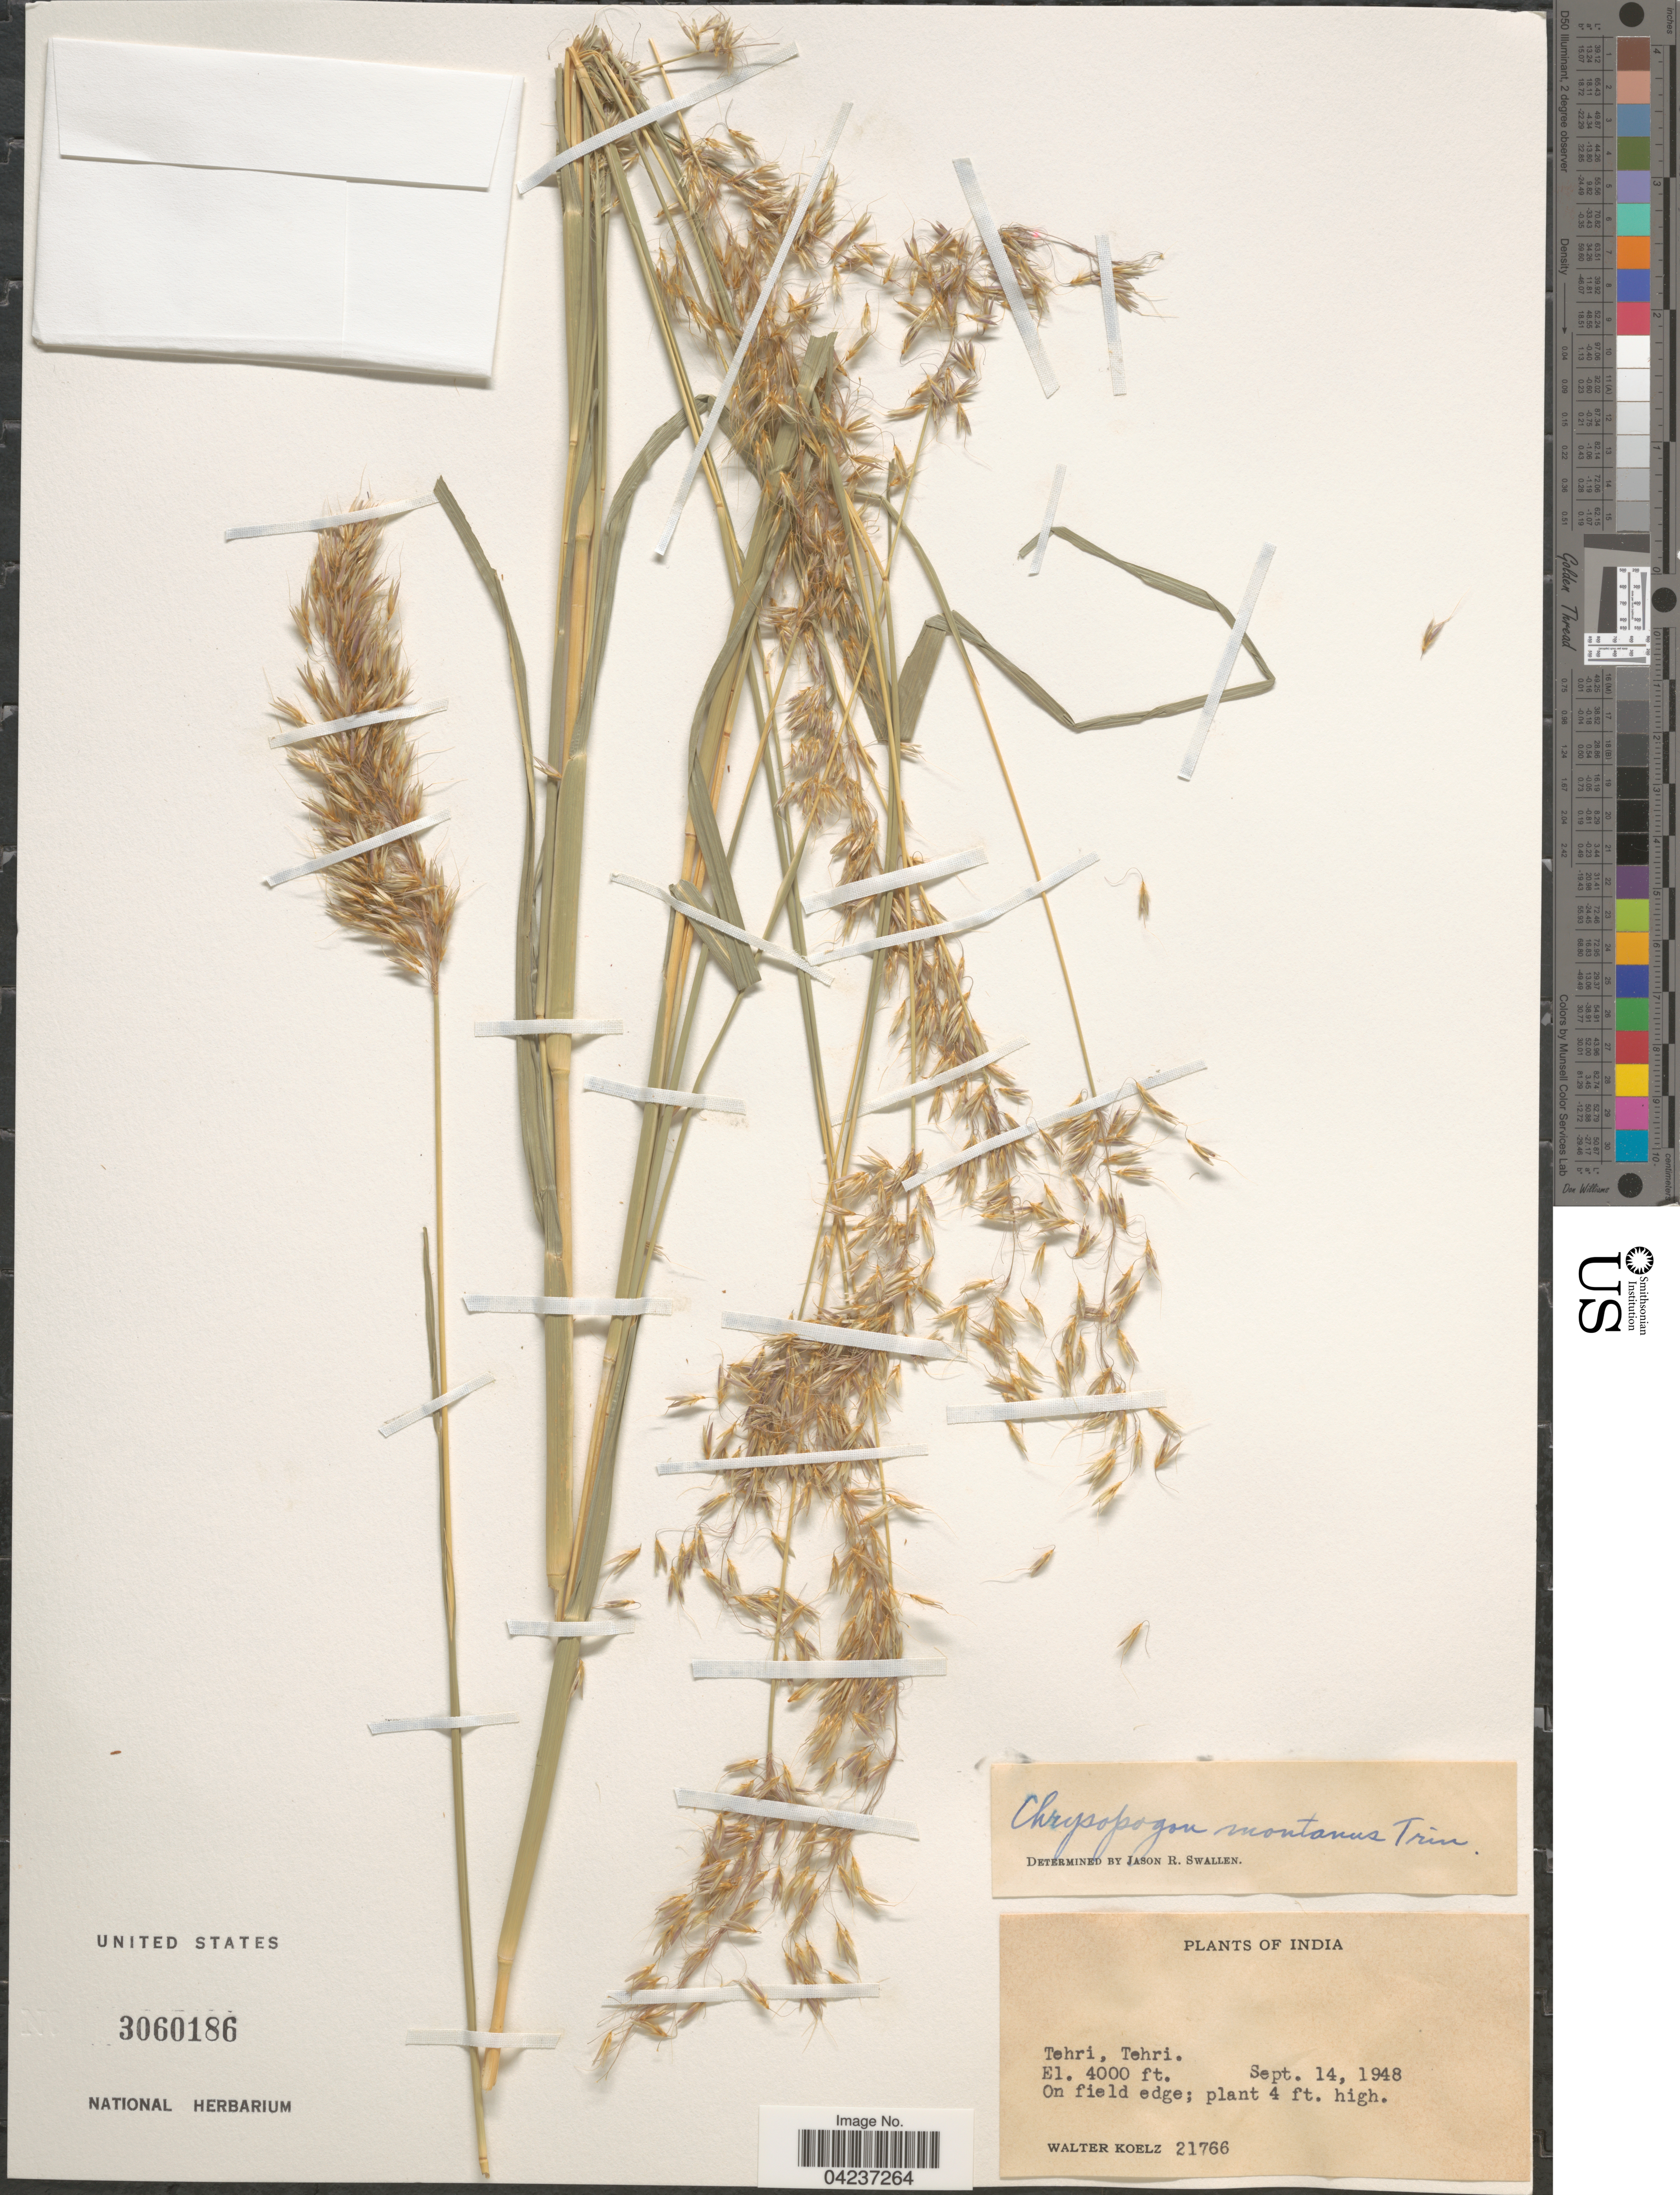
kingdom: Plantae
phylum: Tracheophyta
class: Liliopsida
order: Poales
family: Poaceae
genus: Chrysopogon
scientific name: Chrysopogon fulvus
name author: (Spreng.) Chiov.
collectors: W. N. Koelz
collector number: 21766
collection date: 1948-09-14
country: India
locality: Tehri, Tehri. On field edge.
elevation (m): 1219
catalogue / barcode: US 3060186